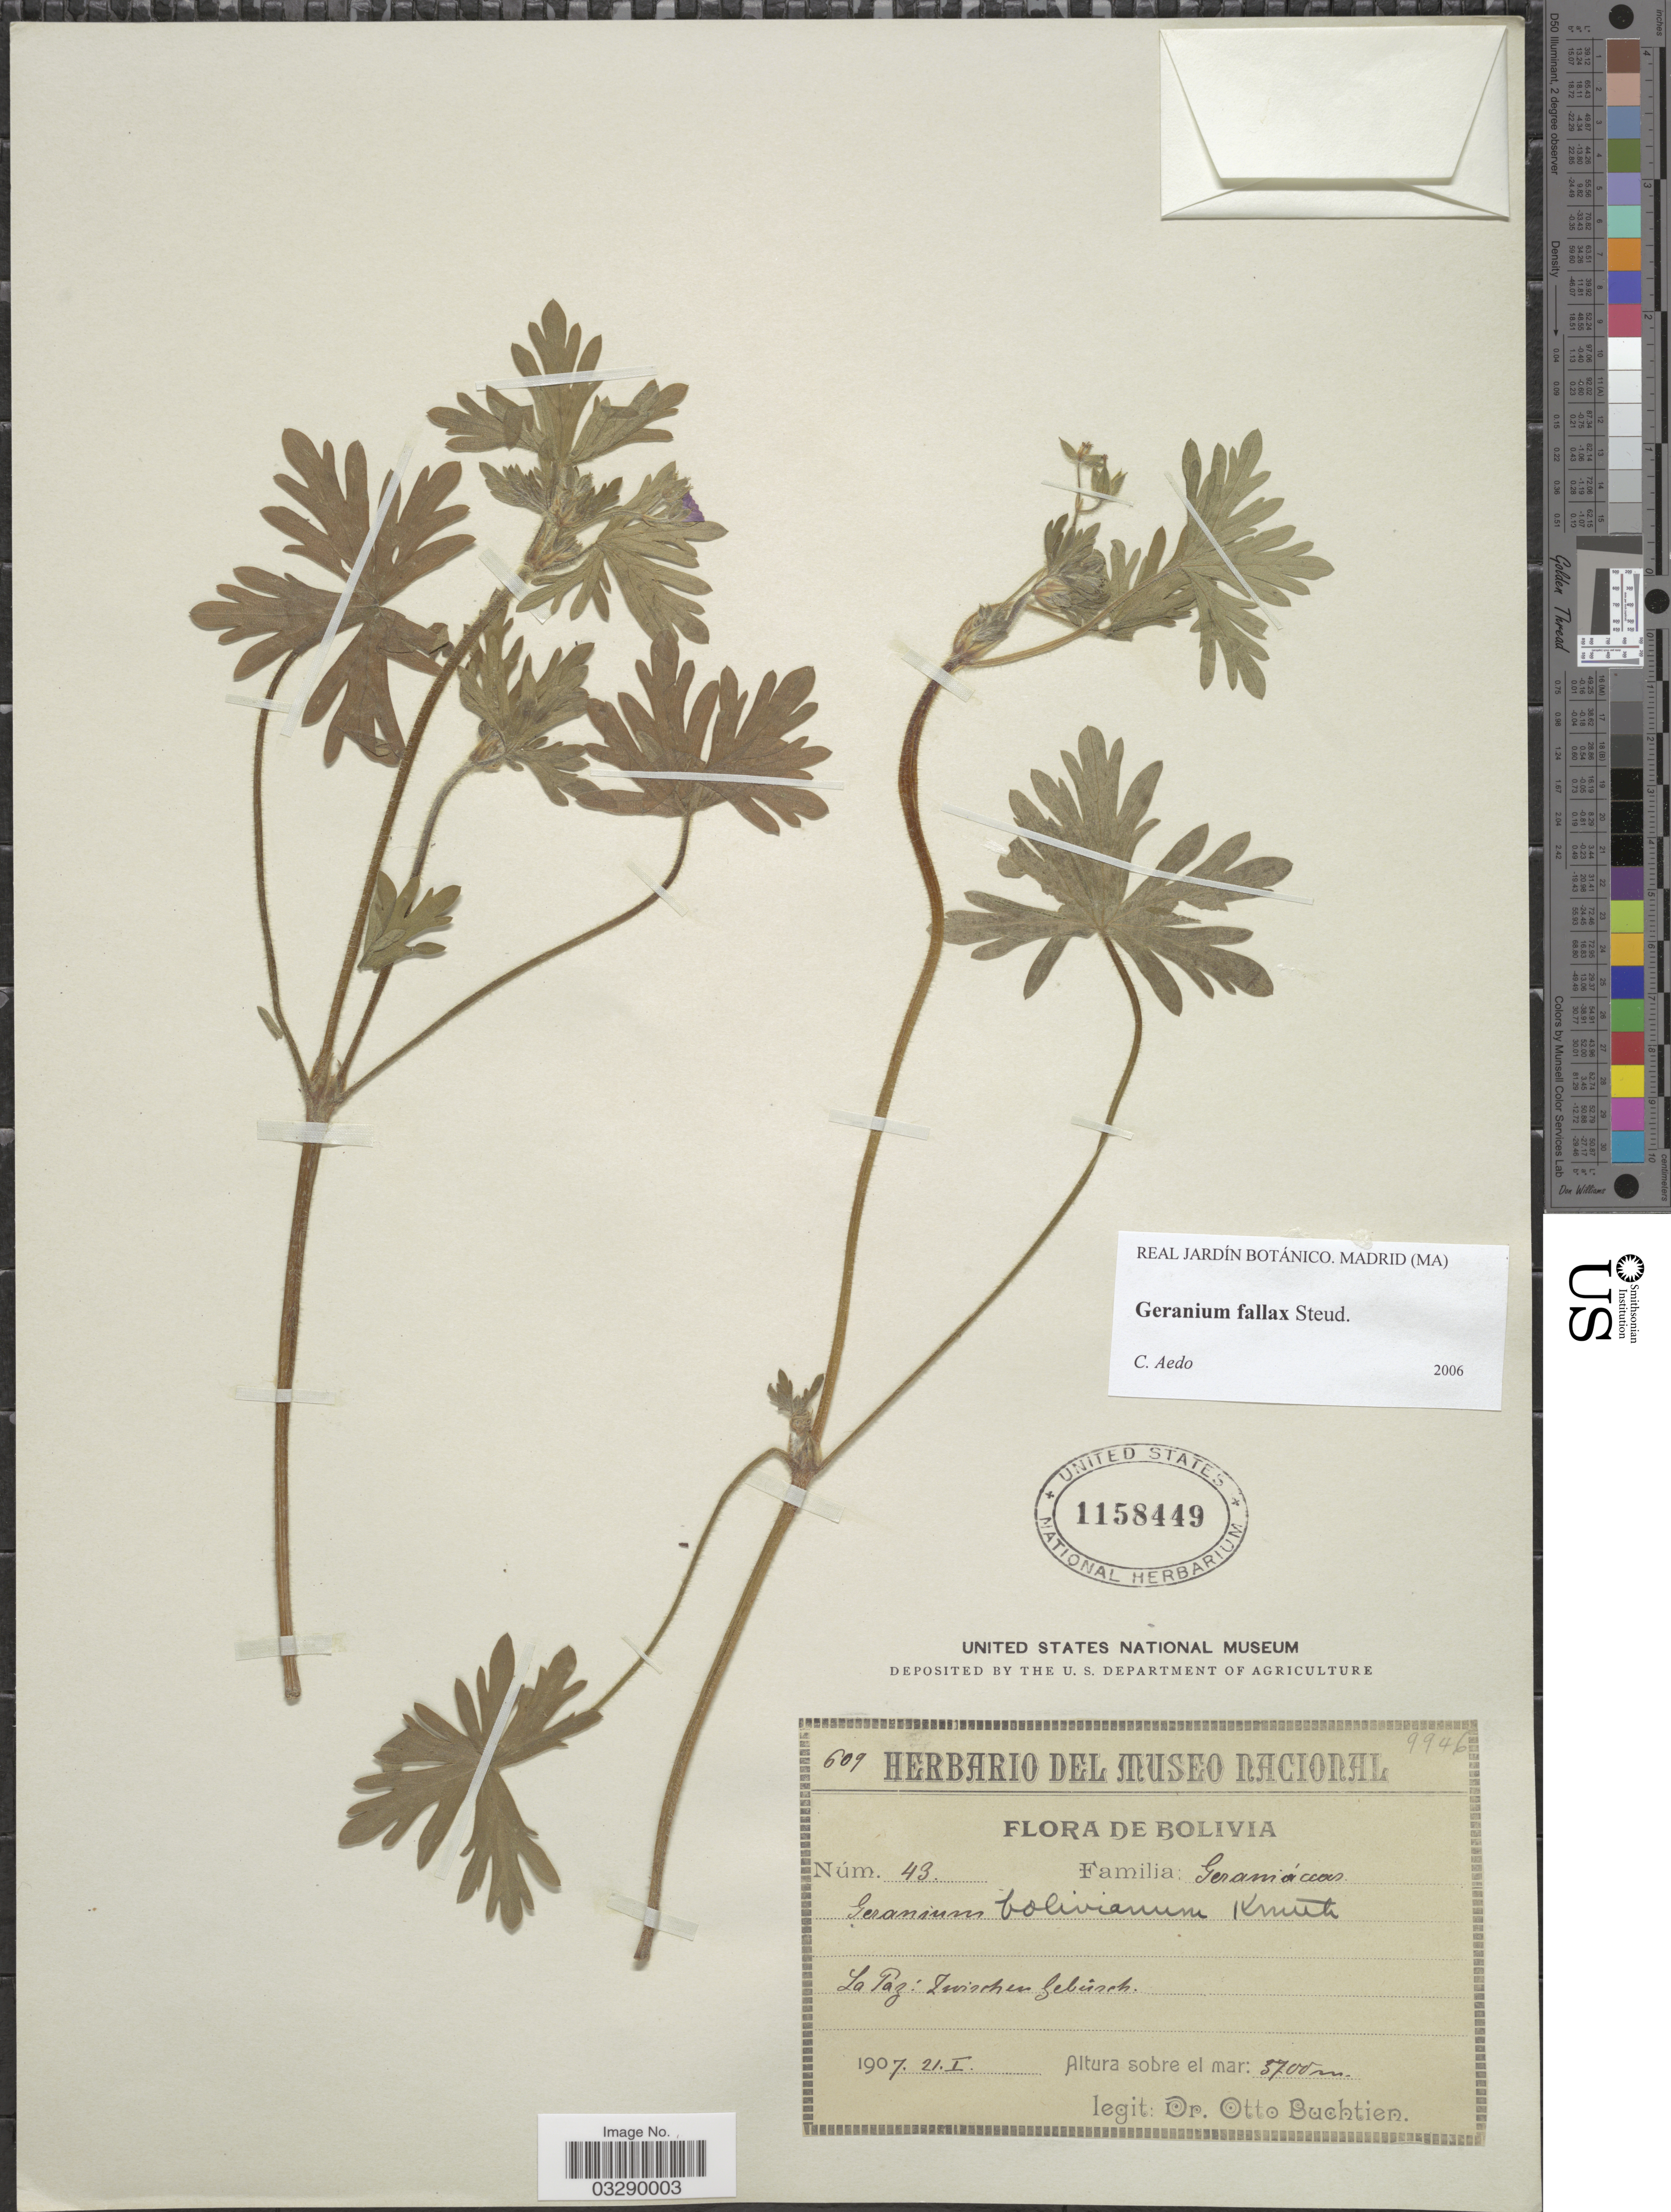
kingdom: Plantae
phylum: Tracheophyta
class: Magnoliopsida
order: Geraniales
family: Geraniaceae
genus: Geranium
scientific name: Geranium fallax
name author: Steud.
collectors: O. Buchtien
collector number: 43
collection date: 1907-01-21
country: Bolivia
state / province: La Paz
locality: Zwischen Gebisch.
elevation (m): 3700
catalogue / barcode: US 1158449